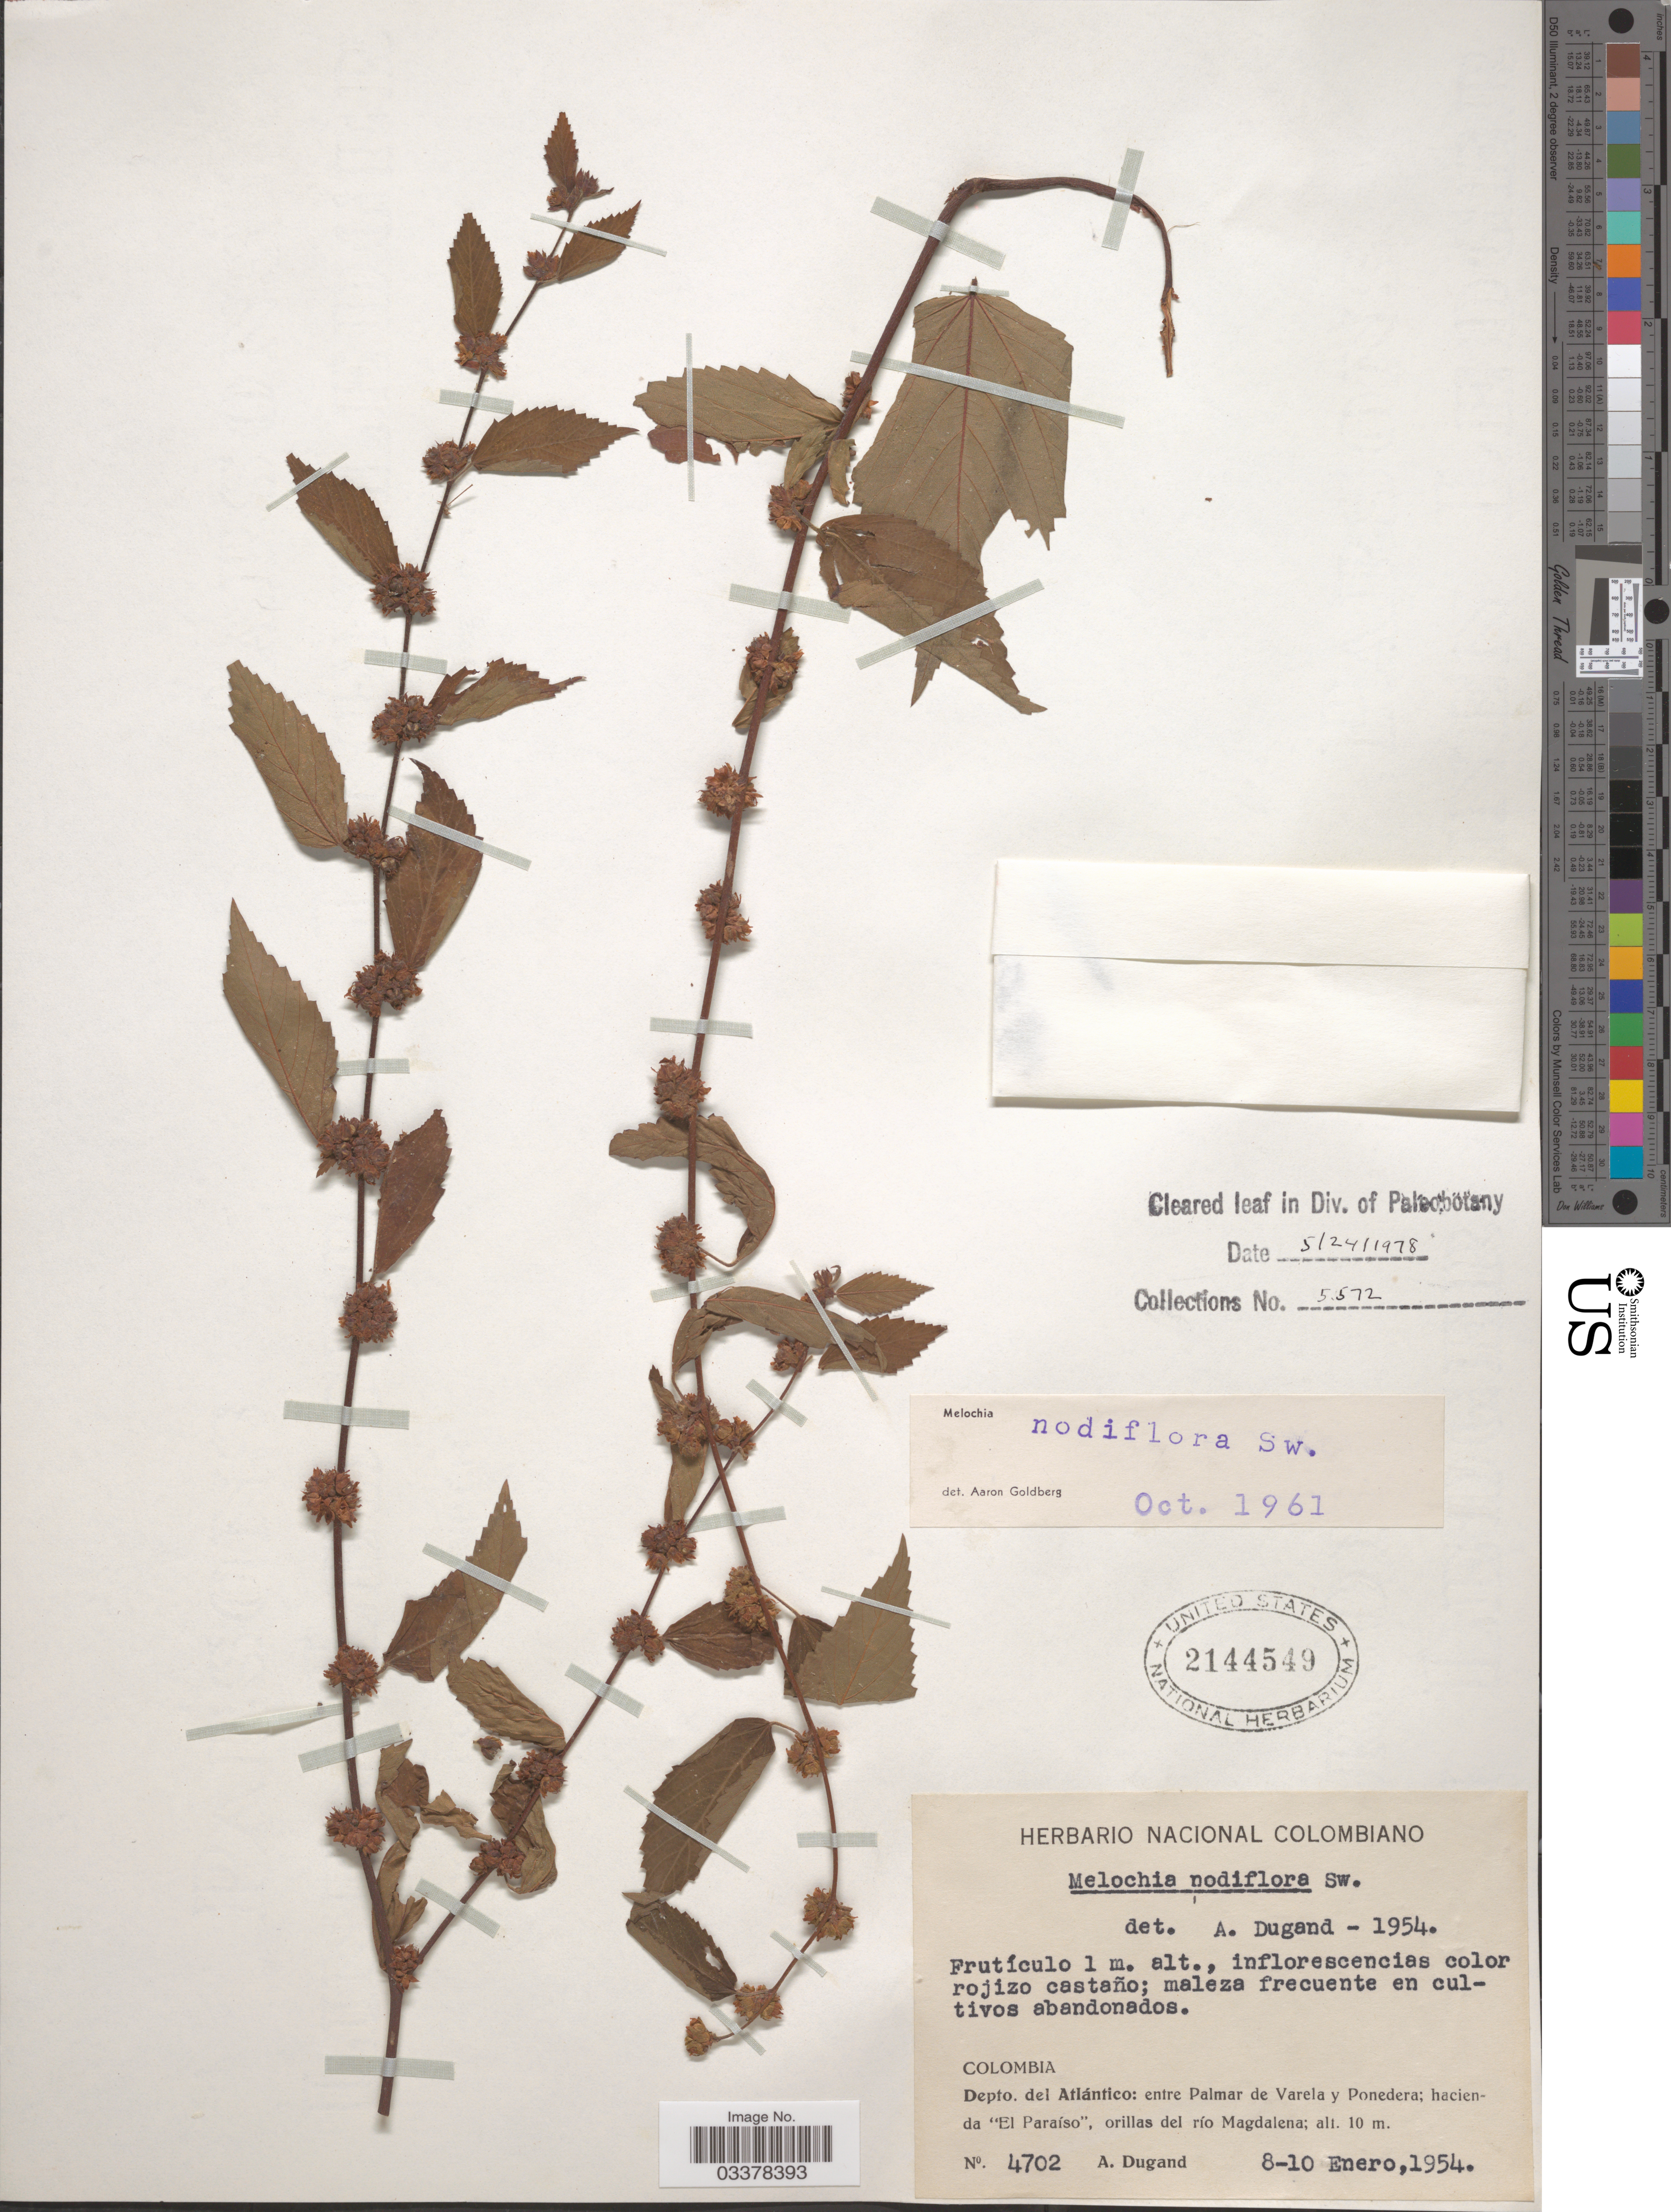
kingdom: Plantae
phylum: Tracheophyta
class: Magnoliopsida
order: Malvales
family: Malvaceae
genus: Melochia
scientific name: Melochia nodiflora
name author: Sw.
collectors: A. Dugand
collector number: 4702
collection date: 1954-01-08/1954-01-10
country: Colombia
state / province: Atlántico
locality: Depto. del Atlántico: entre Palmar de Varela y Ponedera; hacienda "El Paraíso", orillas del río Magdalena.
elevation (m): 10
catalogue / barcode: US 2144549